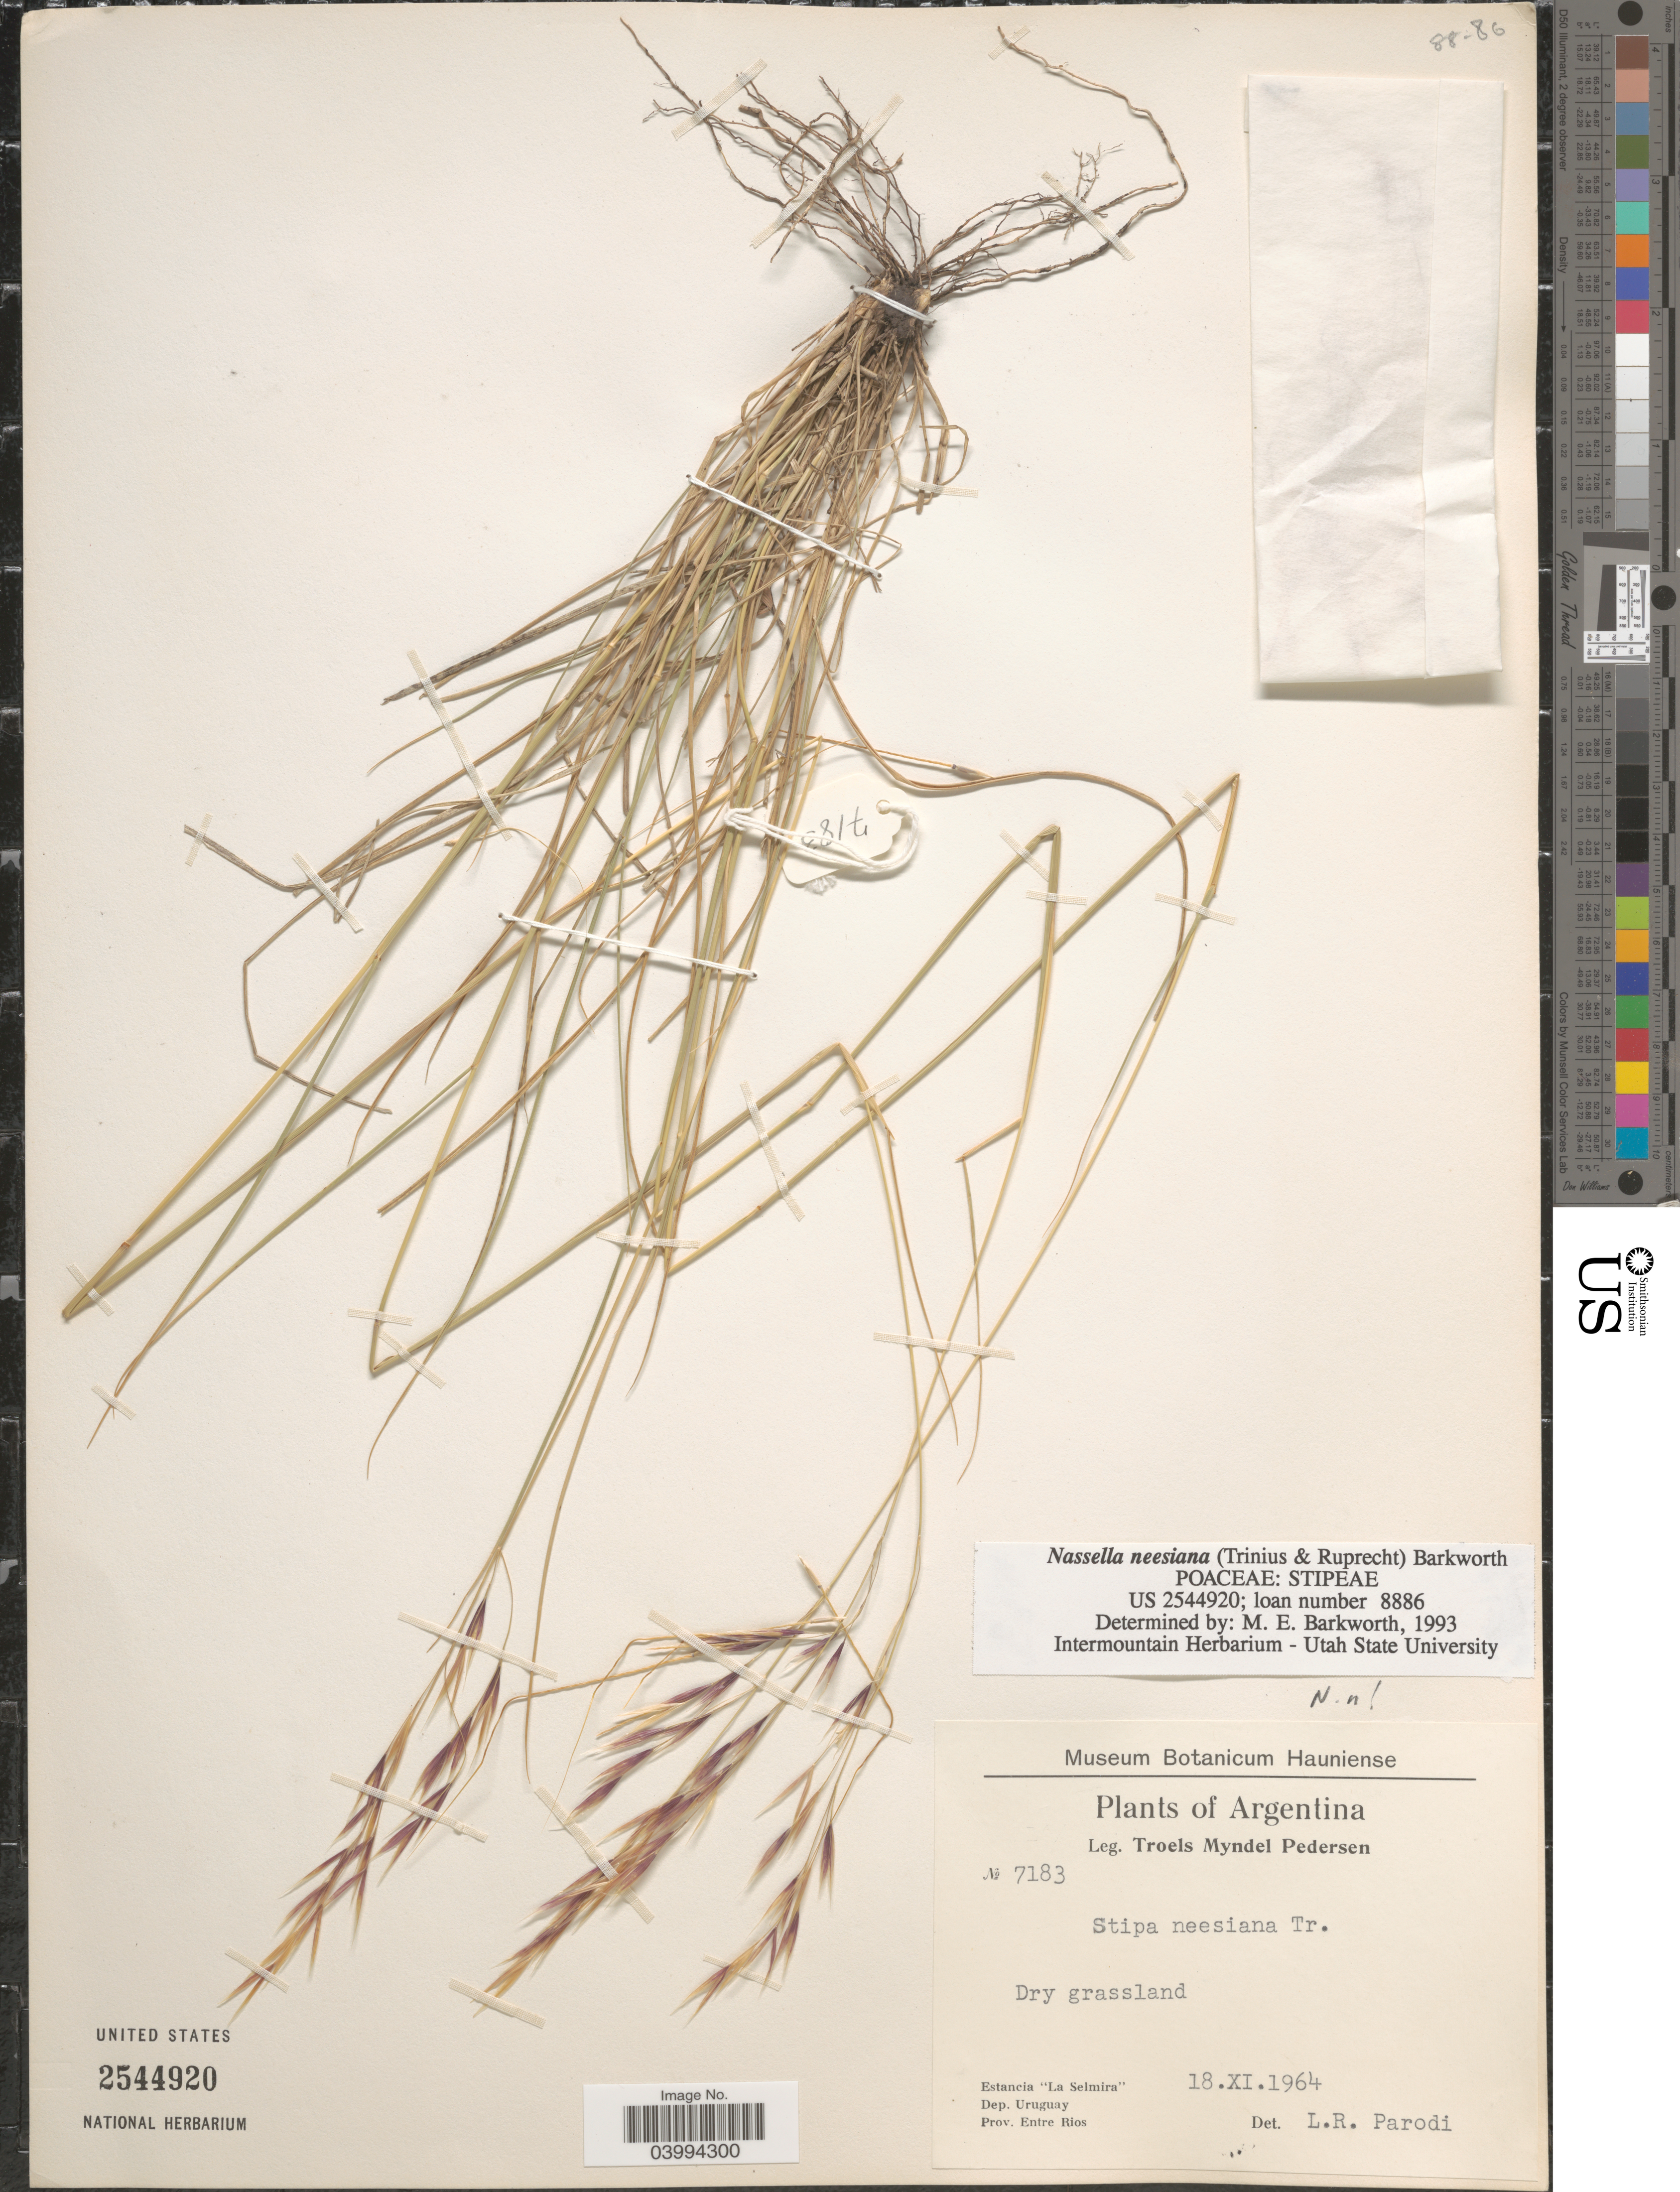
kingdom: Plantae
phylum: Tracheophyta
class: Liliopsida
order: Poales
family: Poaceae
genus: Nassella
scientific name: Nassella neesiana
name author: (Trin. & Rupr.) Barkworth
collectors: T. Pederson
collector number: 7183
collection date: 1964-11-18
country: Argentina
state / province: Entre Rios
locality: Estancia "La Selmira". Dep. Uruguay.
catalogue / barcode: US 2544920